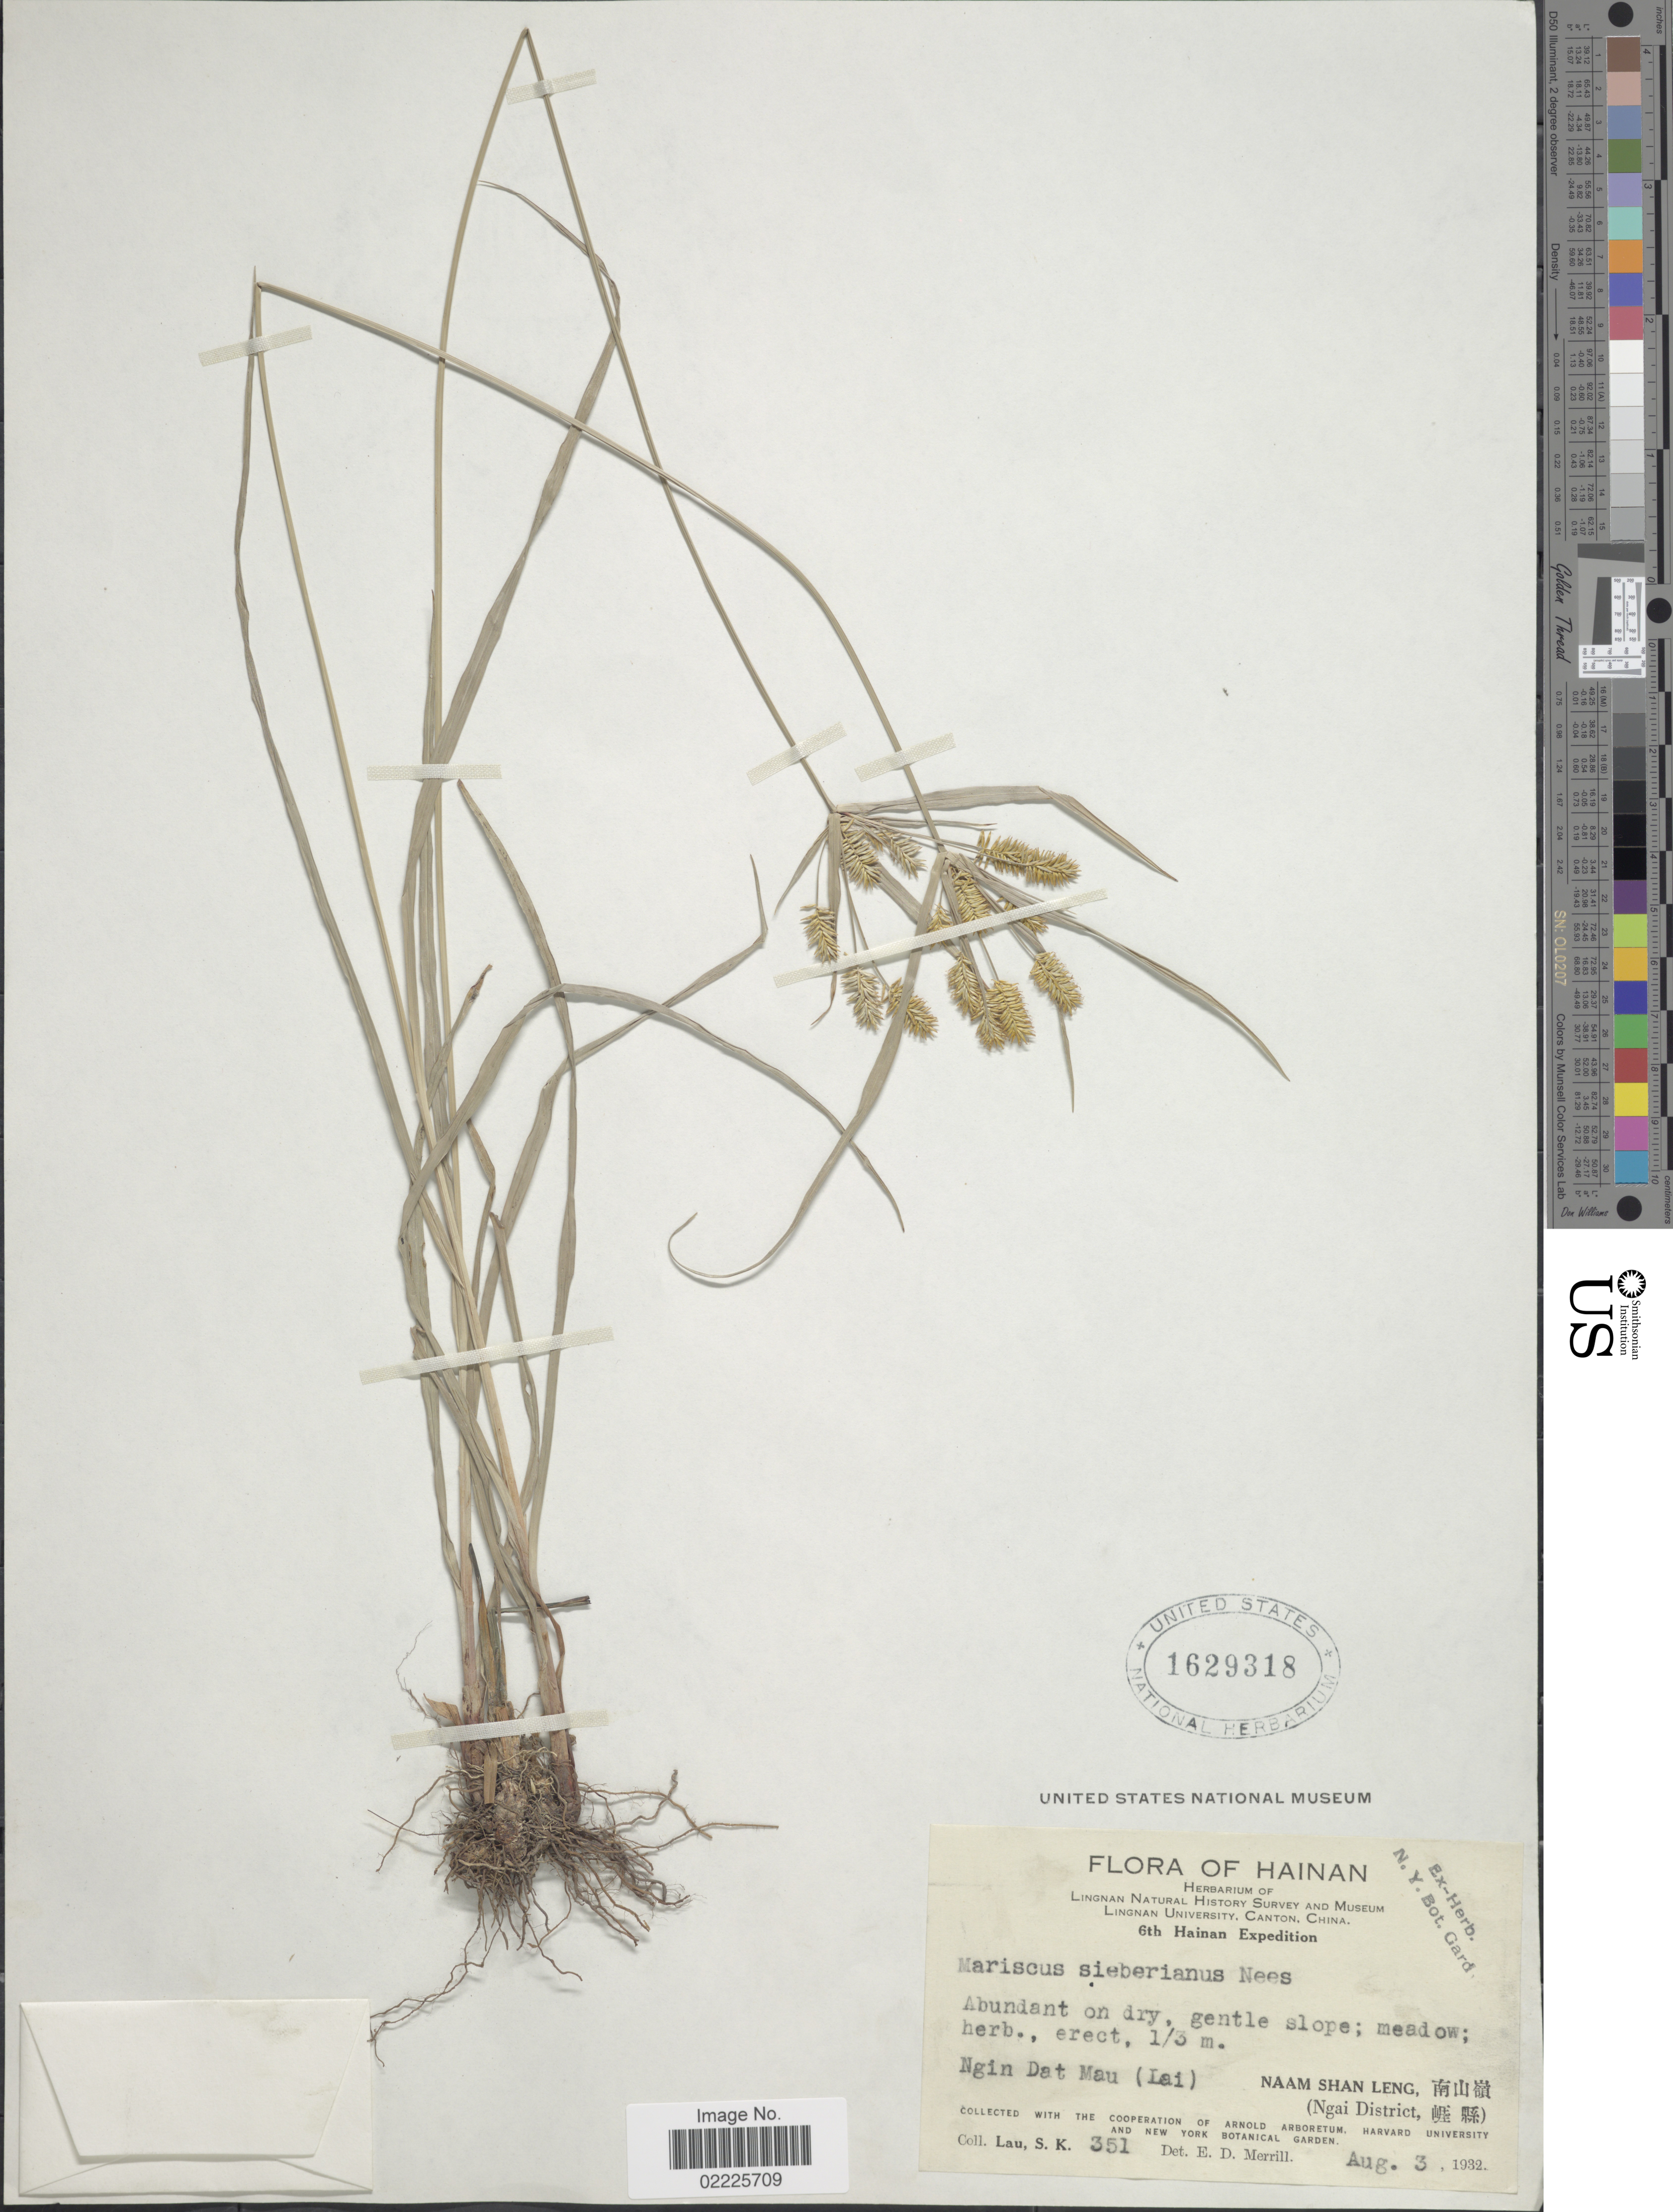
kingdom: Plantae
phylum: Tracheophyta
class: Liliopsida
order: Poales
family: Cyperaceae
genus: Cyperus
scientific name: Cyperus cyperoides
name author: (L.) Kuntze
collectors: S. K. Lau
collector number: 351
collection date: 1932-08-03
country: China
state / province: Hainan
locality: Abundant on drygentle slope, Ngin Dat Mau (Lai) Naam Shan Leng, (Ngai District).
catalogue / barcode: US 1629318